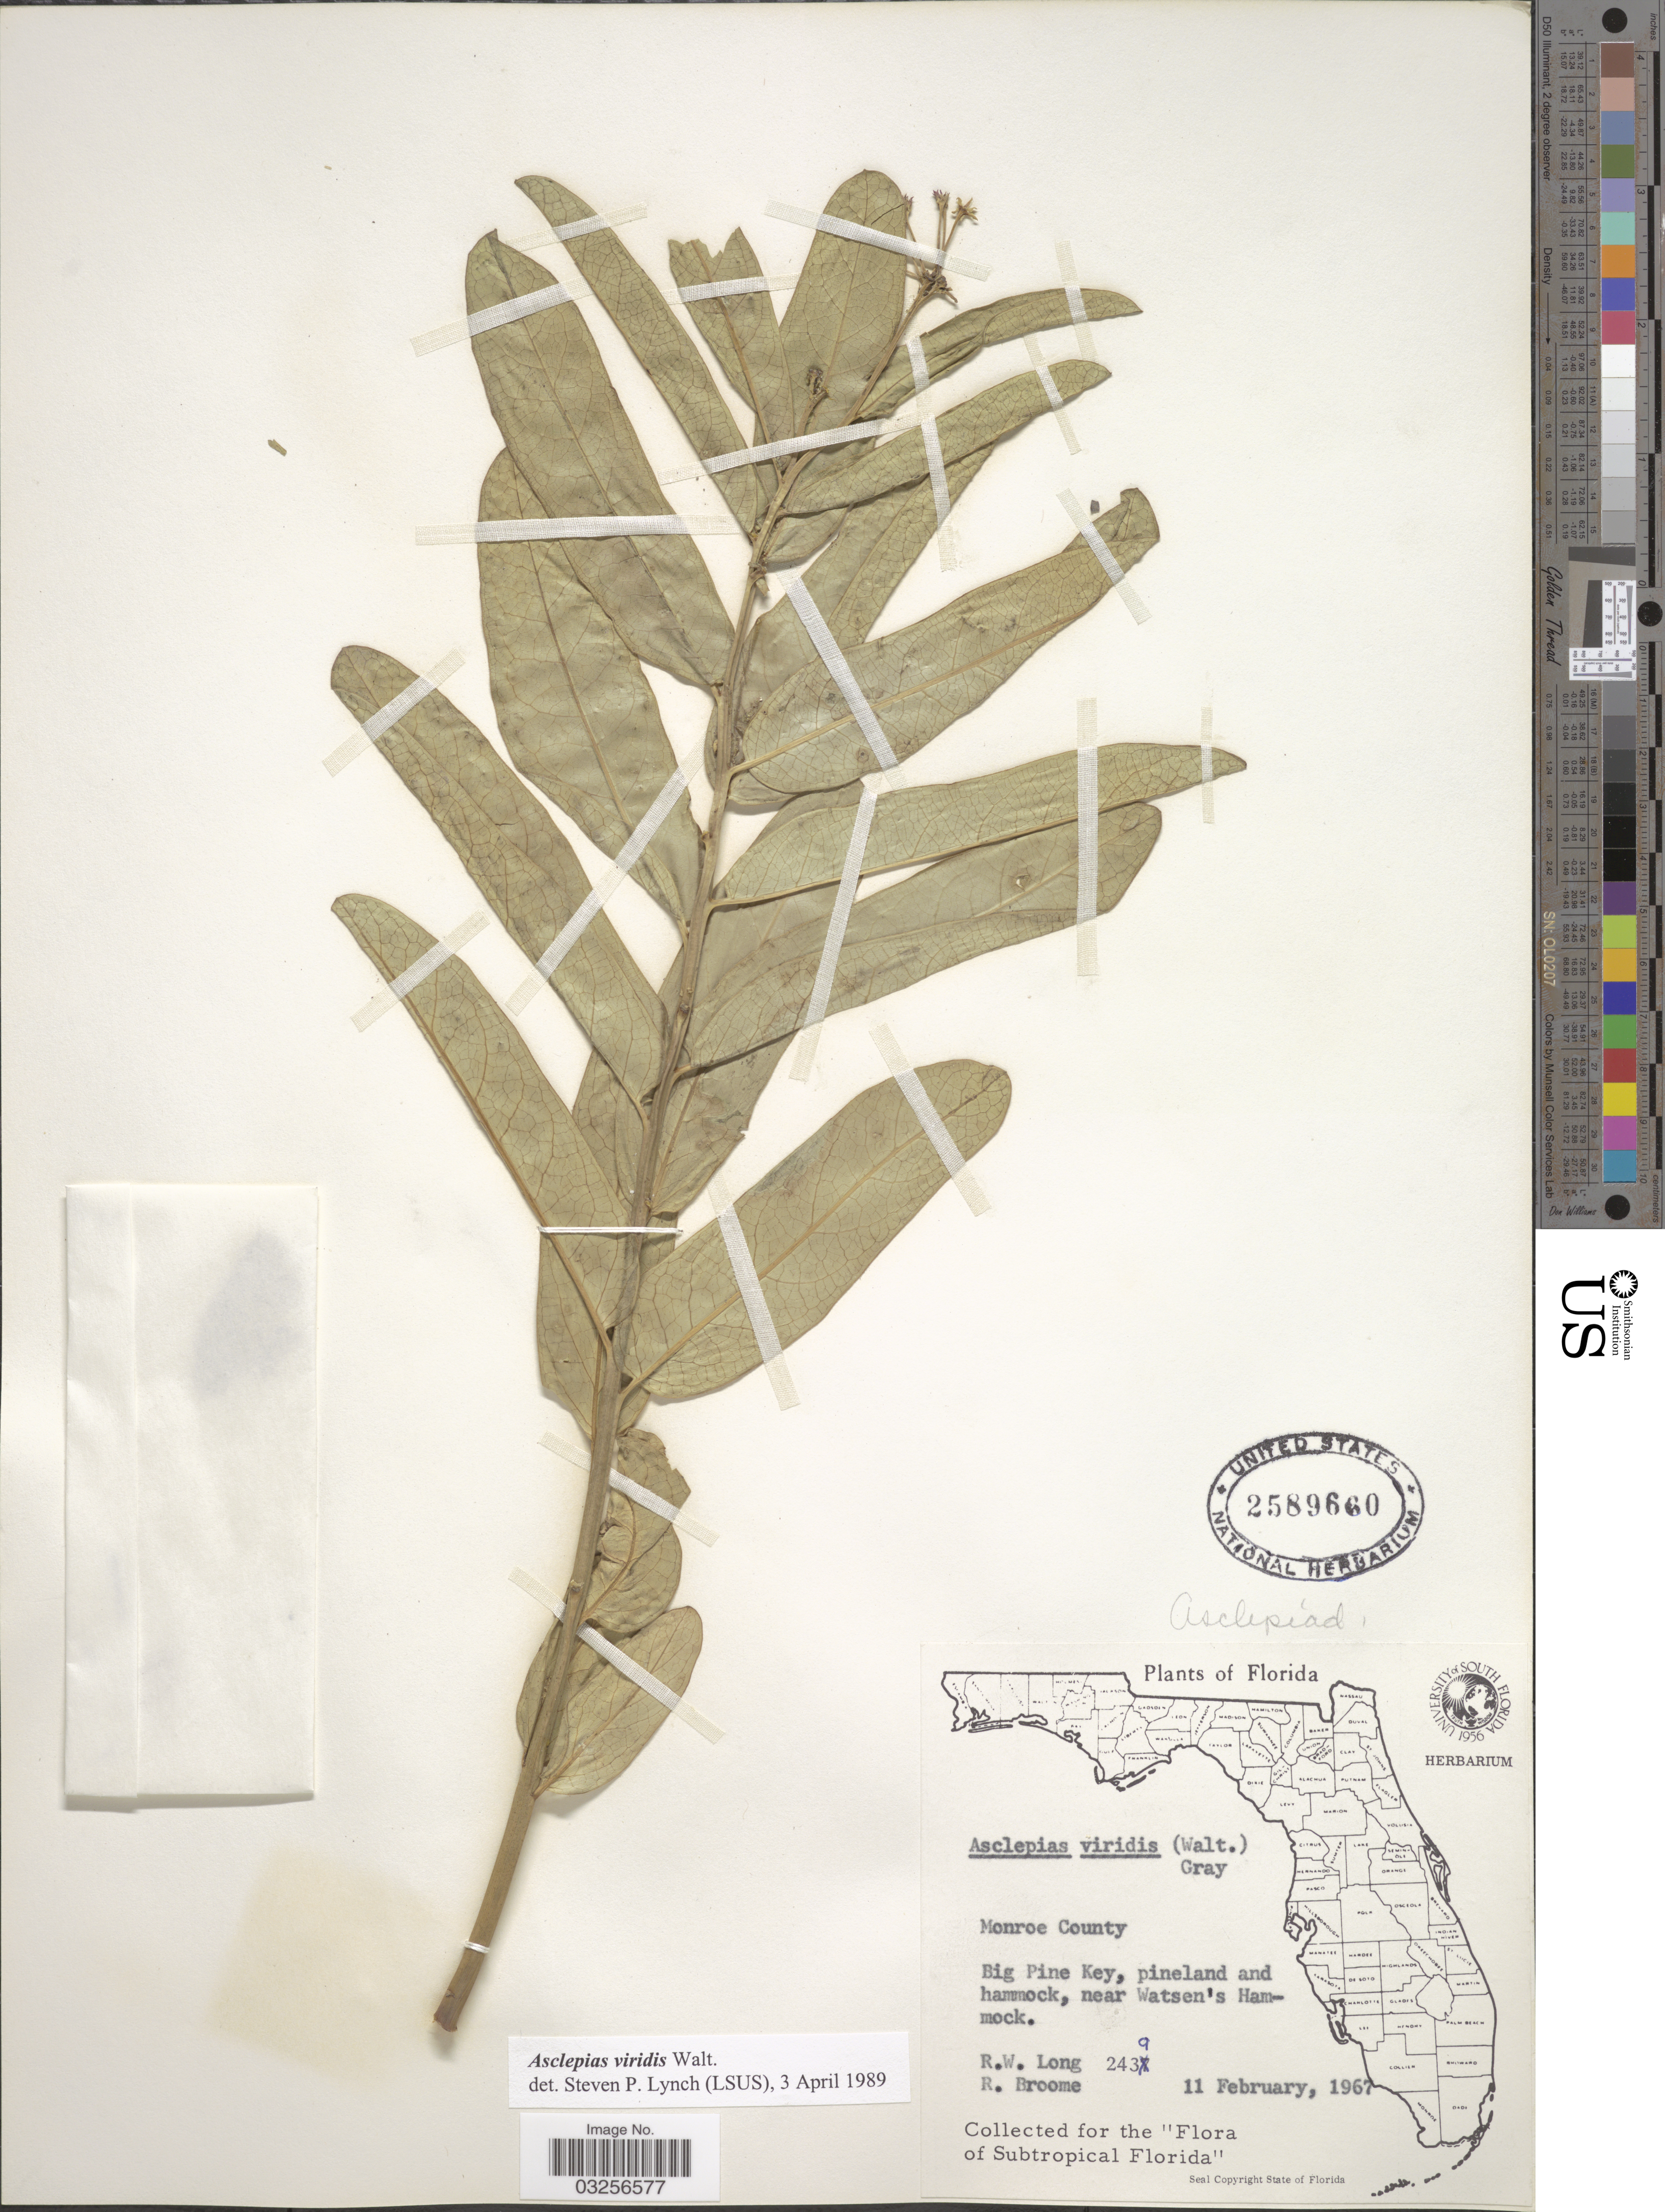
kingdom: Plantae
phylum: Tracheophyta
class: Magnoliopsida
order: Gentianales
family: Apocynaceae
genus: Asclepias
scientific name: Asclepias viridis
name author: Walter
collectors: R. W. Long & R. Broome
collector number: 2439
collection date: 1967-02-11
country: United States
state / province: Florida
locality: Monroe County. Big Pine Key, pineland and hammock, near Watsen's Hammock.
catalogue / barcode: US 2589660